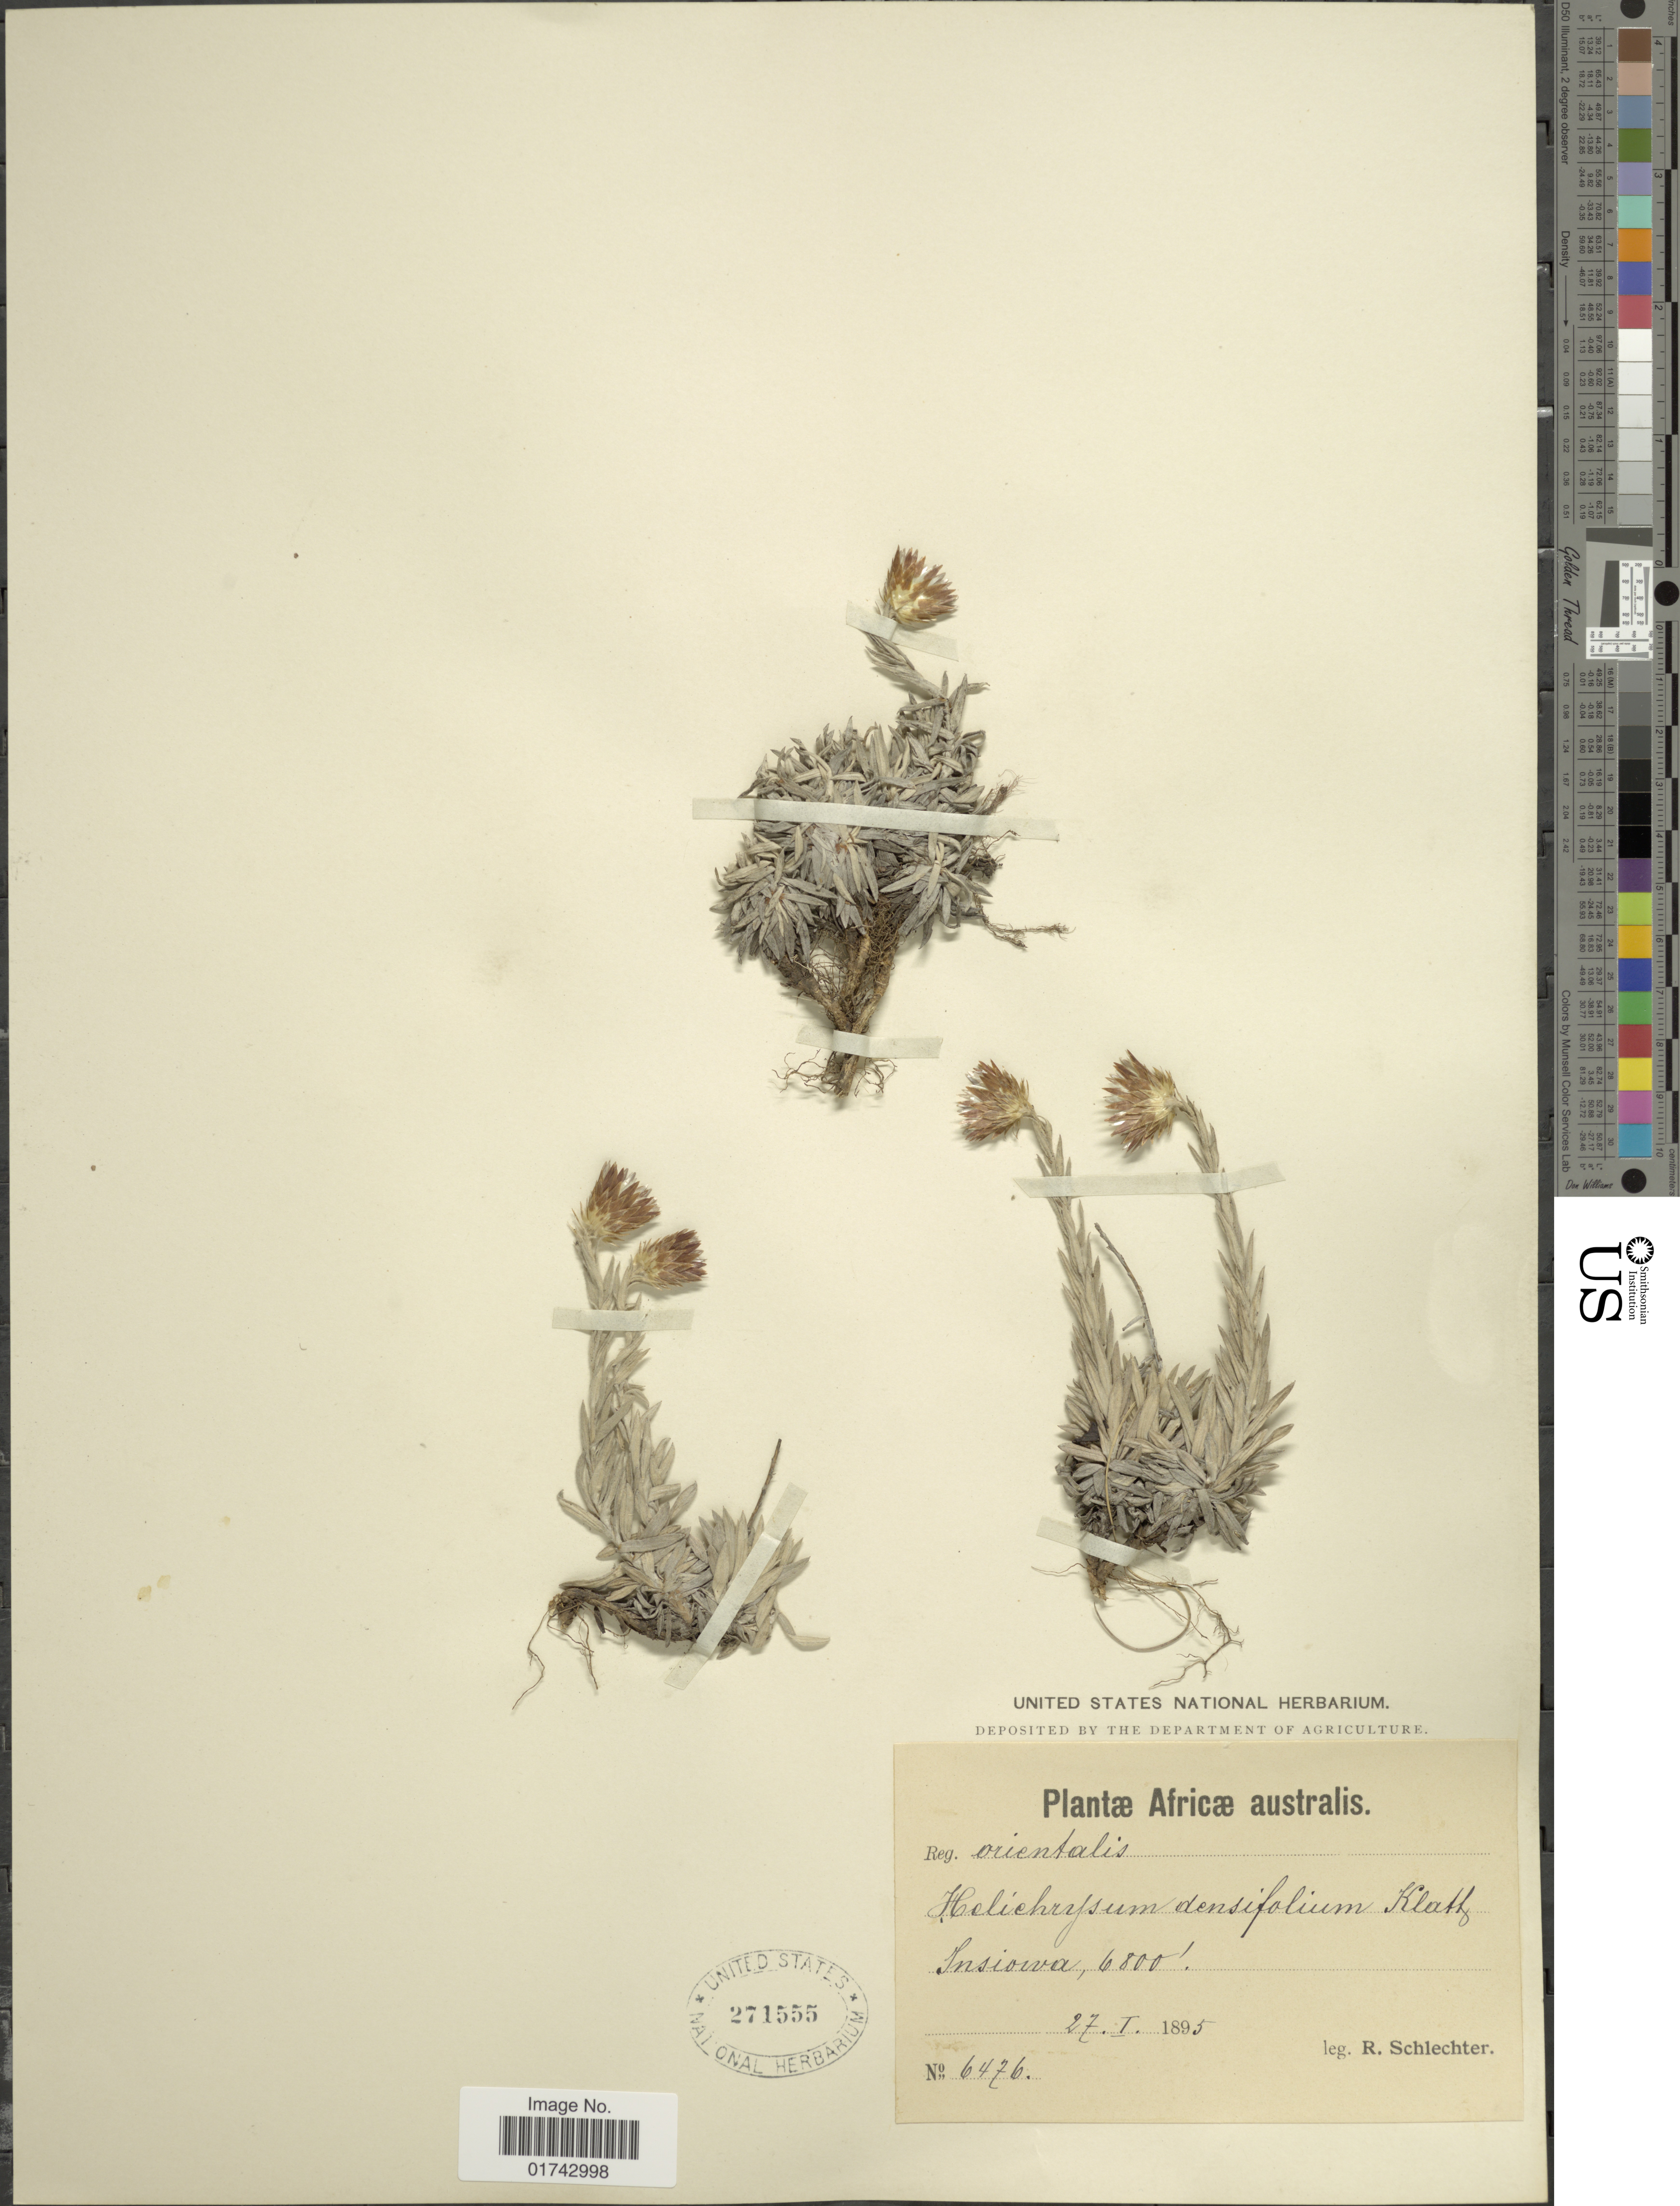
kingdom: Plantae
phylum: Tracheophyta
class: Magnoliopsida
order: Asterales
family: Asteraceae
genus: Helichrysum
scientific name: Helichrysum densifolium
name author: Klatt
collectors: F. R. R. Schlechter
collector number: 6476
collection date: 1895-01-27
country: South Africa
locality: Insioiva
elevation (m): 2073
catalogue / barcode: US 271555